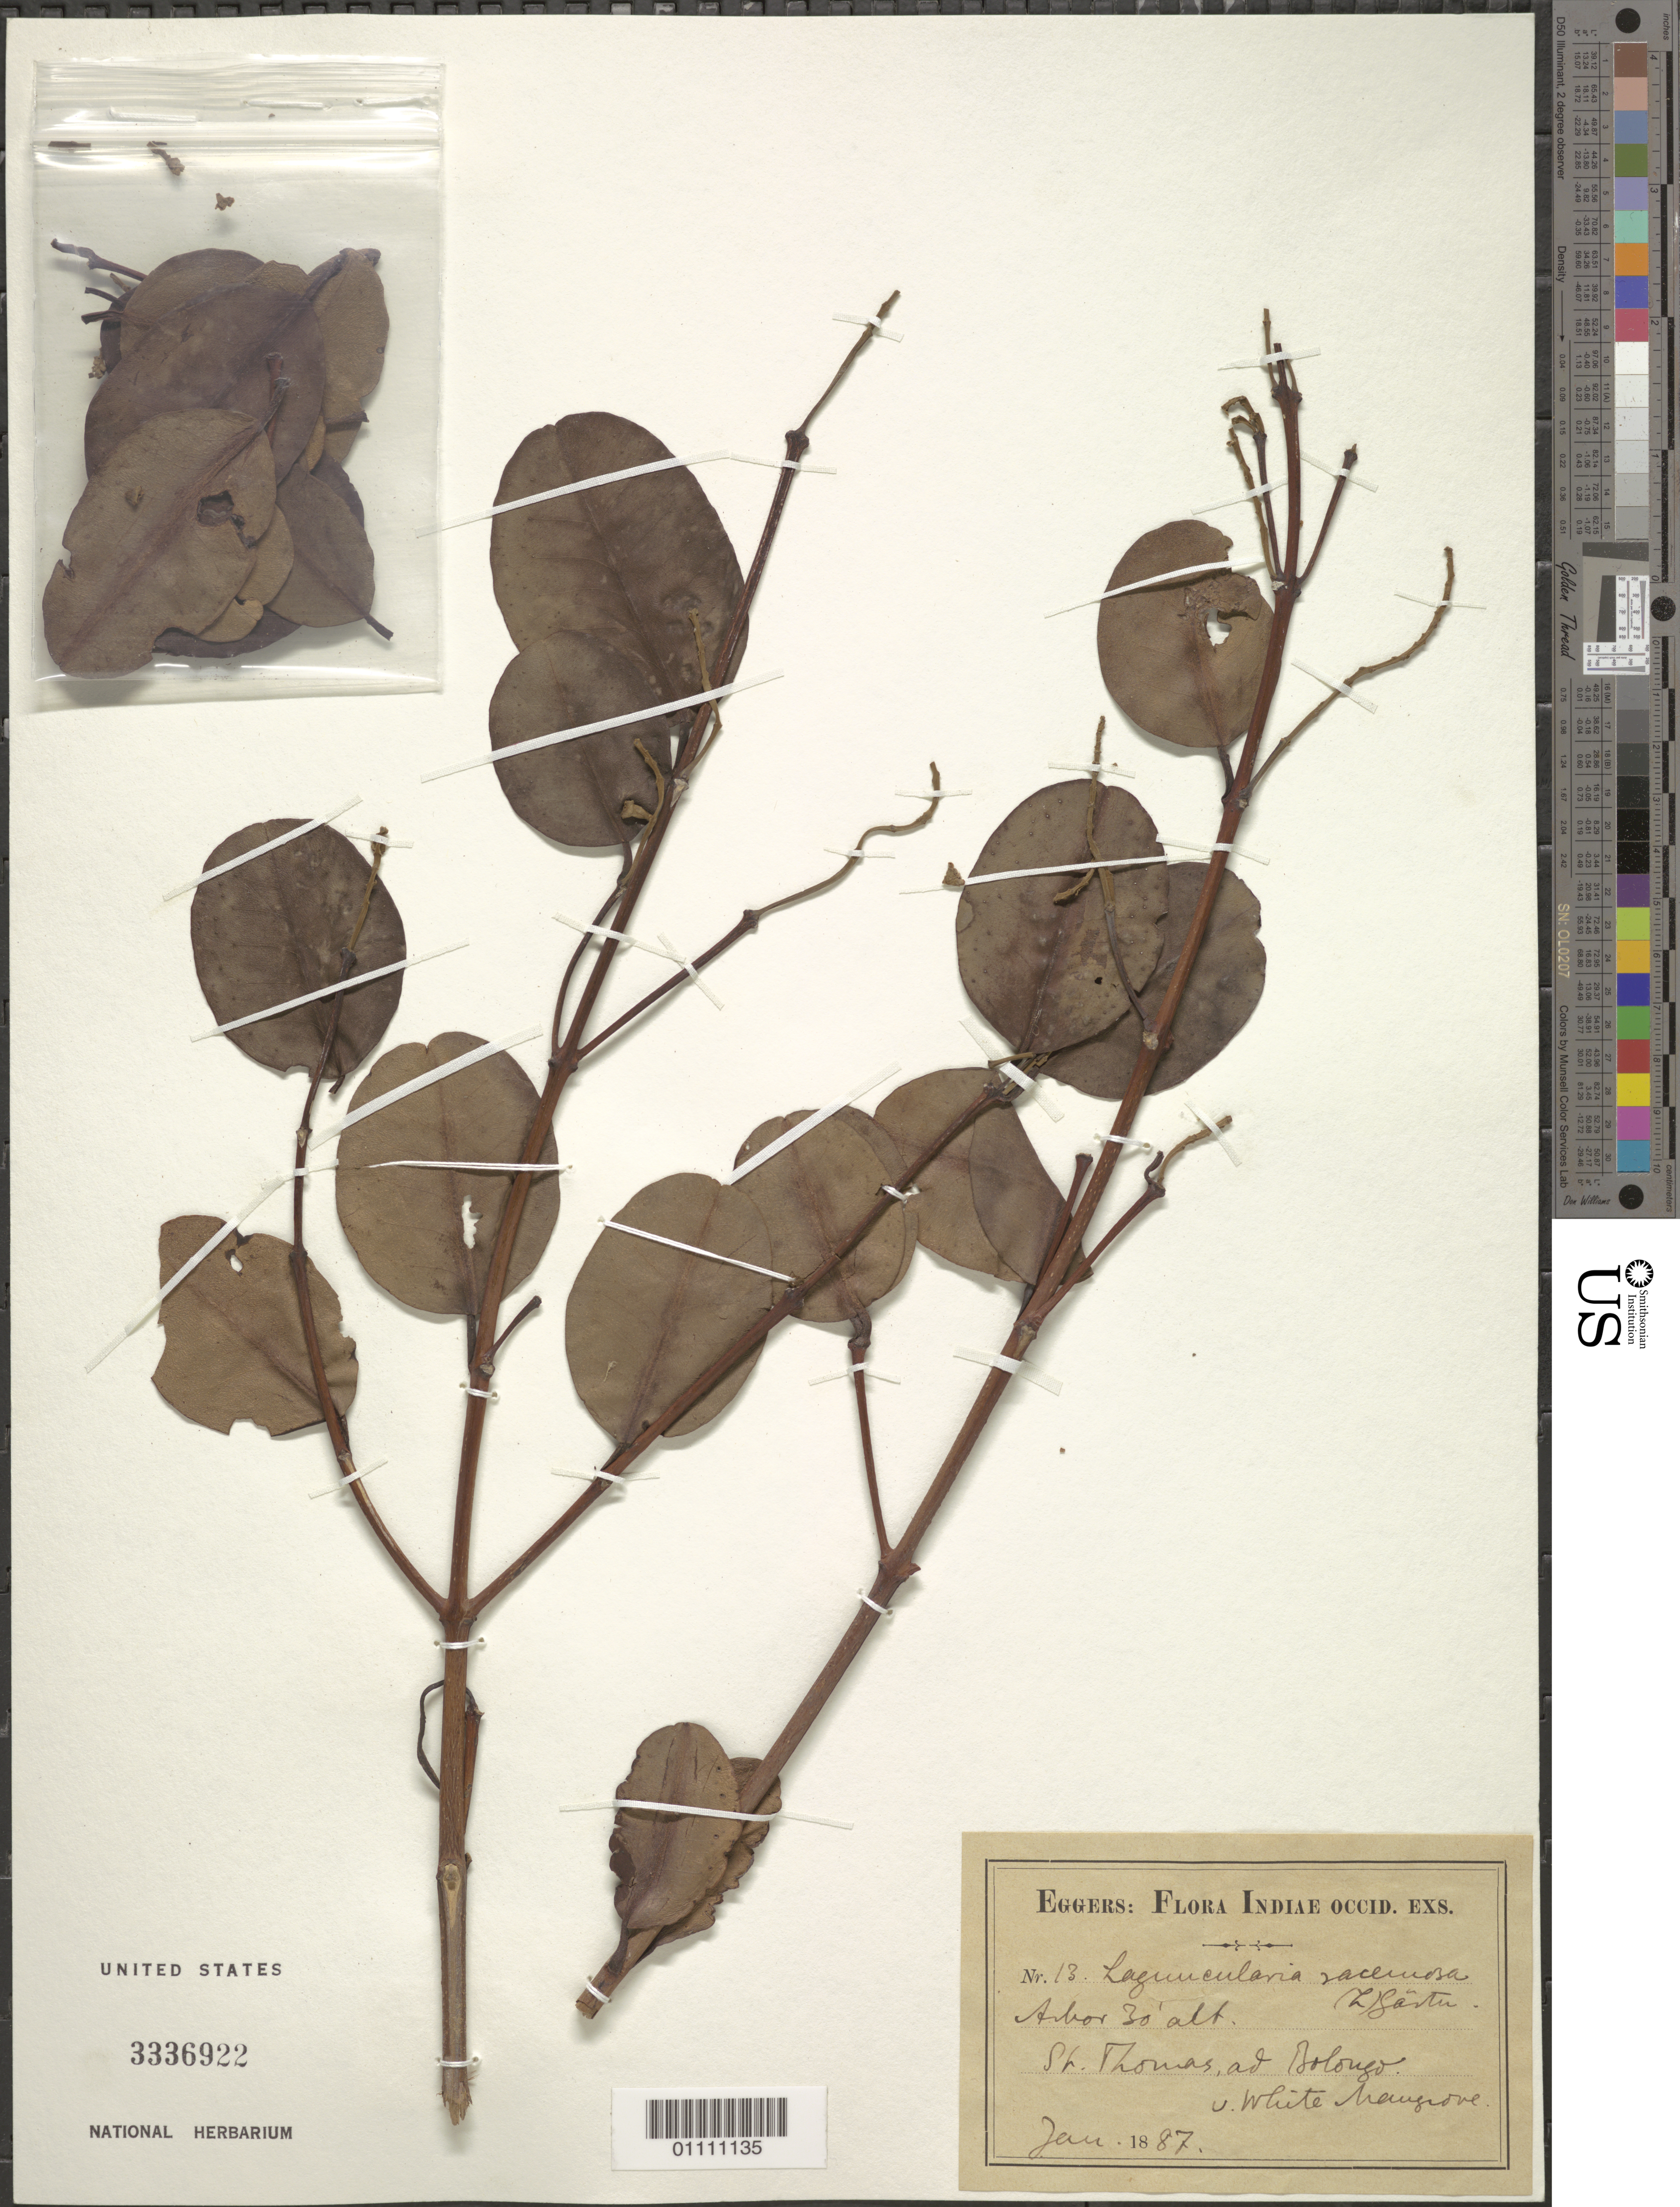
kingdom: Plantae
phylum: Tracheophyta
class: Magnoliopsida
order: Myrtales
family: Combretaceae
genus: Laguncularia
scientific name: Laguncularia racemosa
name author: (L.) C.F. Gaertn.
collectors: H. F. A. von Eggers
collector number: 13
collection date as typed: Jan 1887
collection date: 1887-01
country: U.S. Virgin Islands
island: St. Thomas I.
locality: St Thomas, ad Bolongo. White Mangrove.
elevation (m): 9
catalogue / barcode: US 3336922